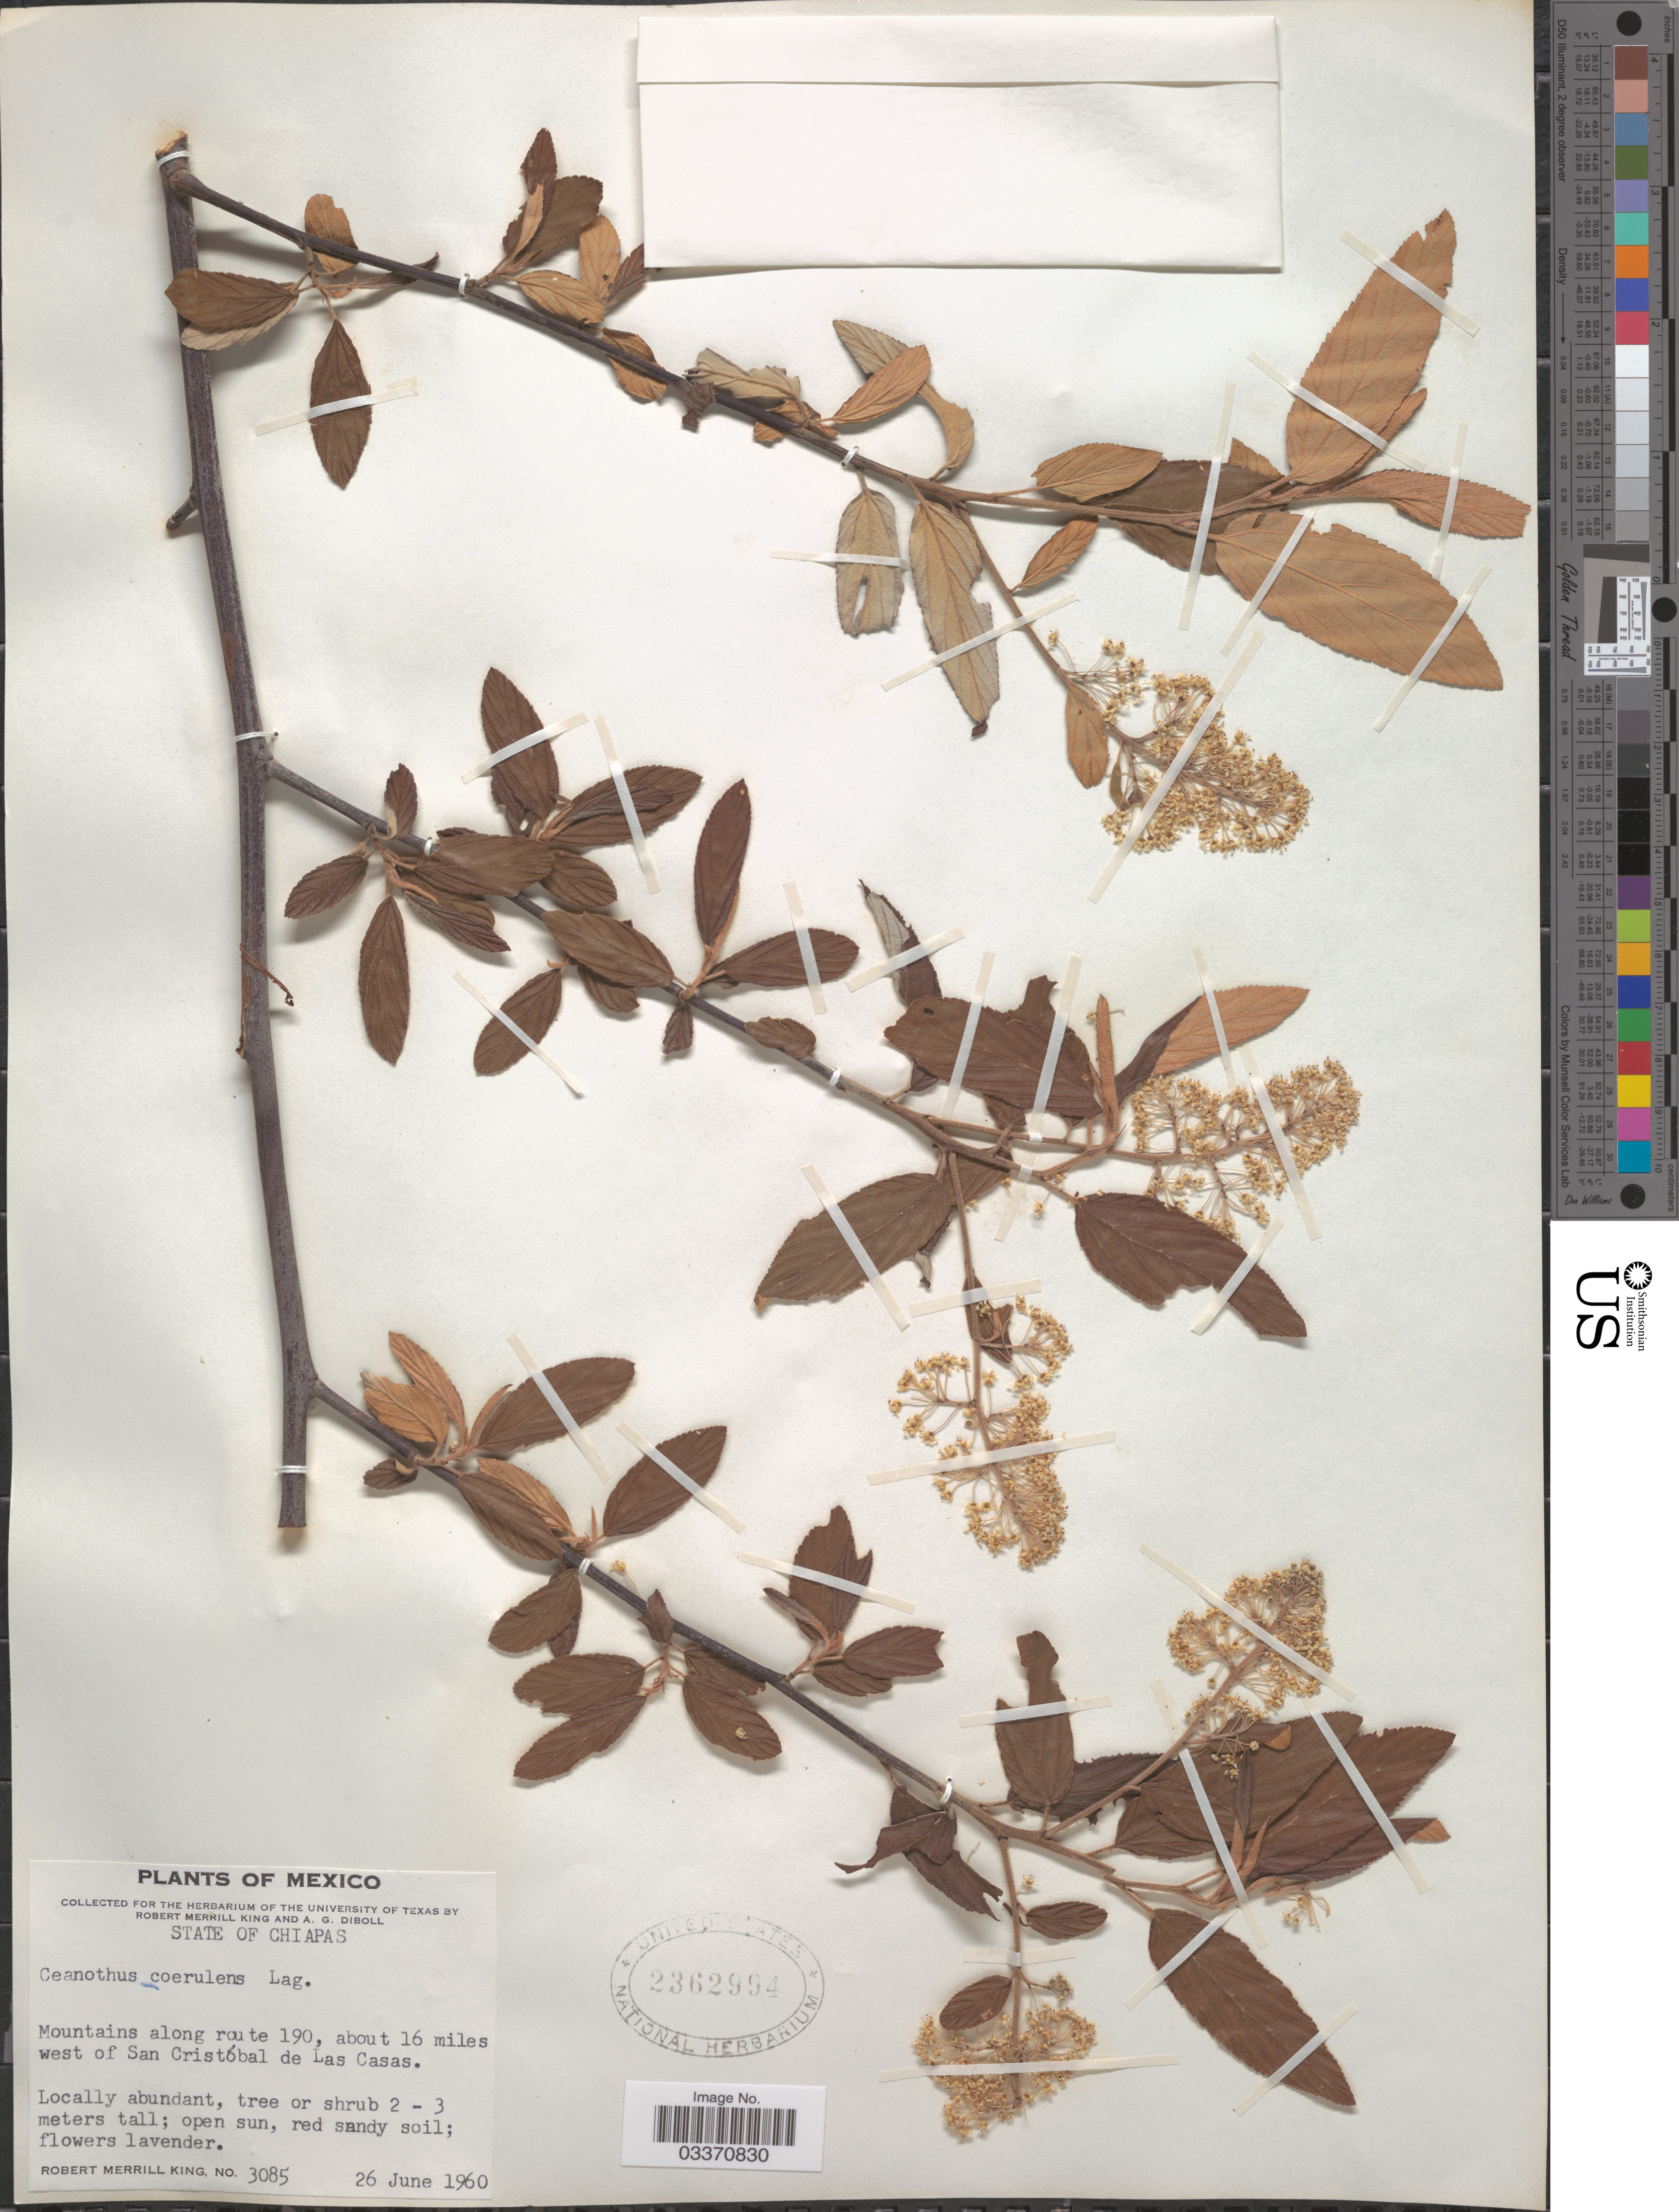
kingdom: Plantae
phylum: Tracheophyta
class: Magnoliopsida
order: Rosales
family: Rhamnaceae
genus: Ceanothus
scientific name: Ceanothus caeruleus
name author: Lag.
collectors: R. M. King & A. Diboll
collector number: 3085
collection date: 1960-06-26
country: Mexico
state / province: Chiapas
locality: Mountains along route 190, about 16 miles west of San Cristóbal de Las Casas.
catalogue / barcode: US 2362994